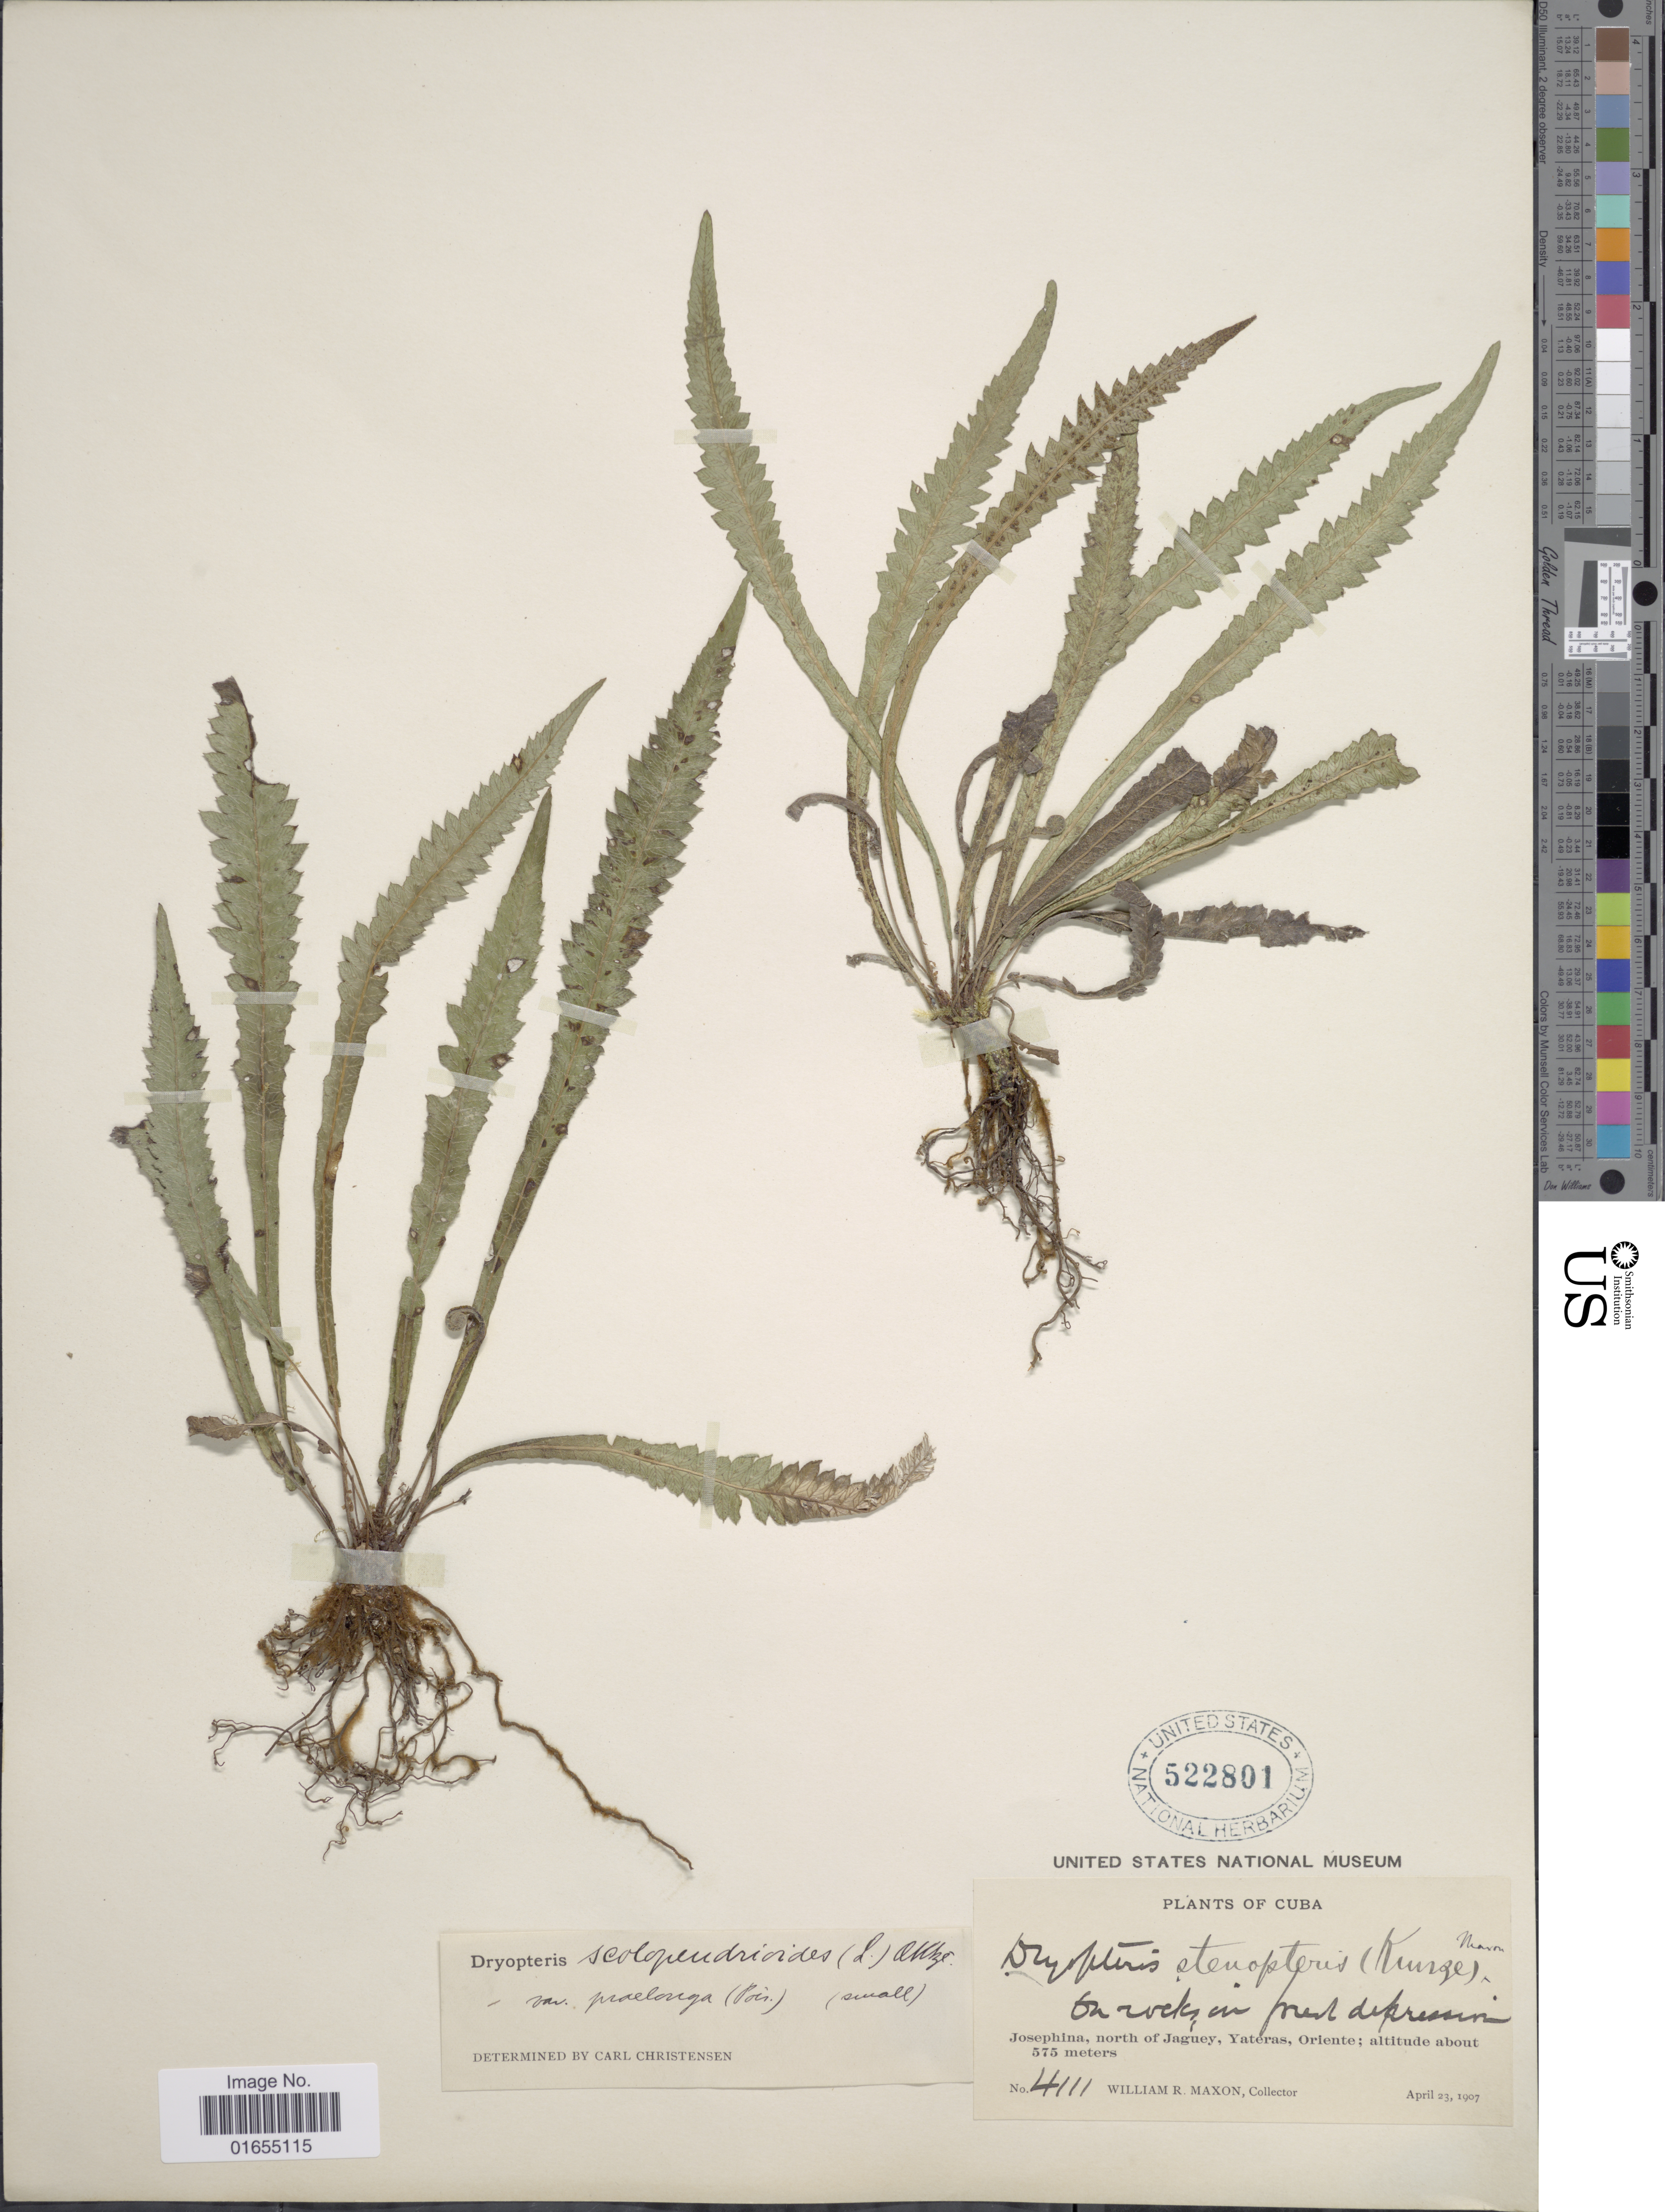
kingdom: Plantae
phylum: Tracheophyta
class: Polypodiopsida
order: Polypodiales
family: Thelypteridaceae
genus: Goniopteris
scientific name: Goniopteris scolopendrioides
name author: (L.) C. Presl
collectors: W. R. Maxon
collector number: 4111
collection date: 1907-04-23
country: Cuba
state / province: Oriente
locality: Josephina, north of Jaguey, Yateras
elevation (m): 575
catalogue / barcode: US 522801